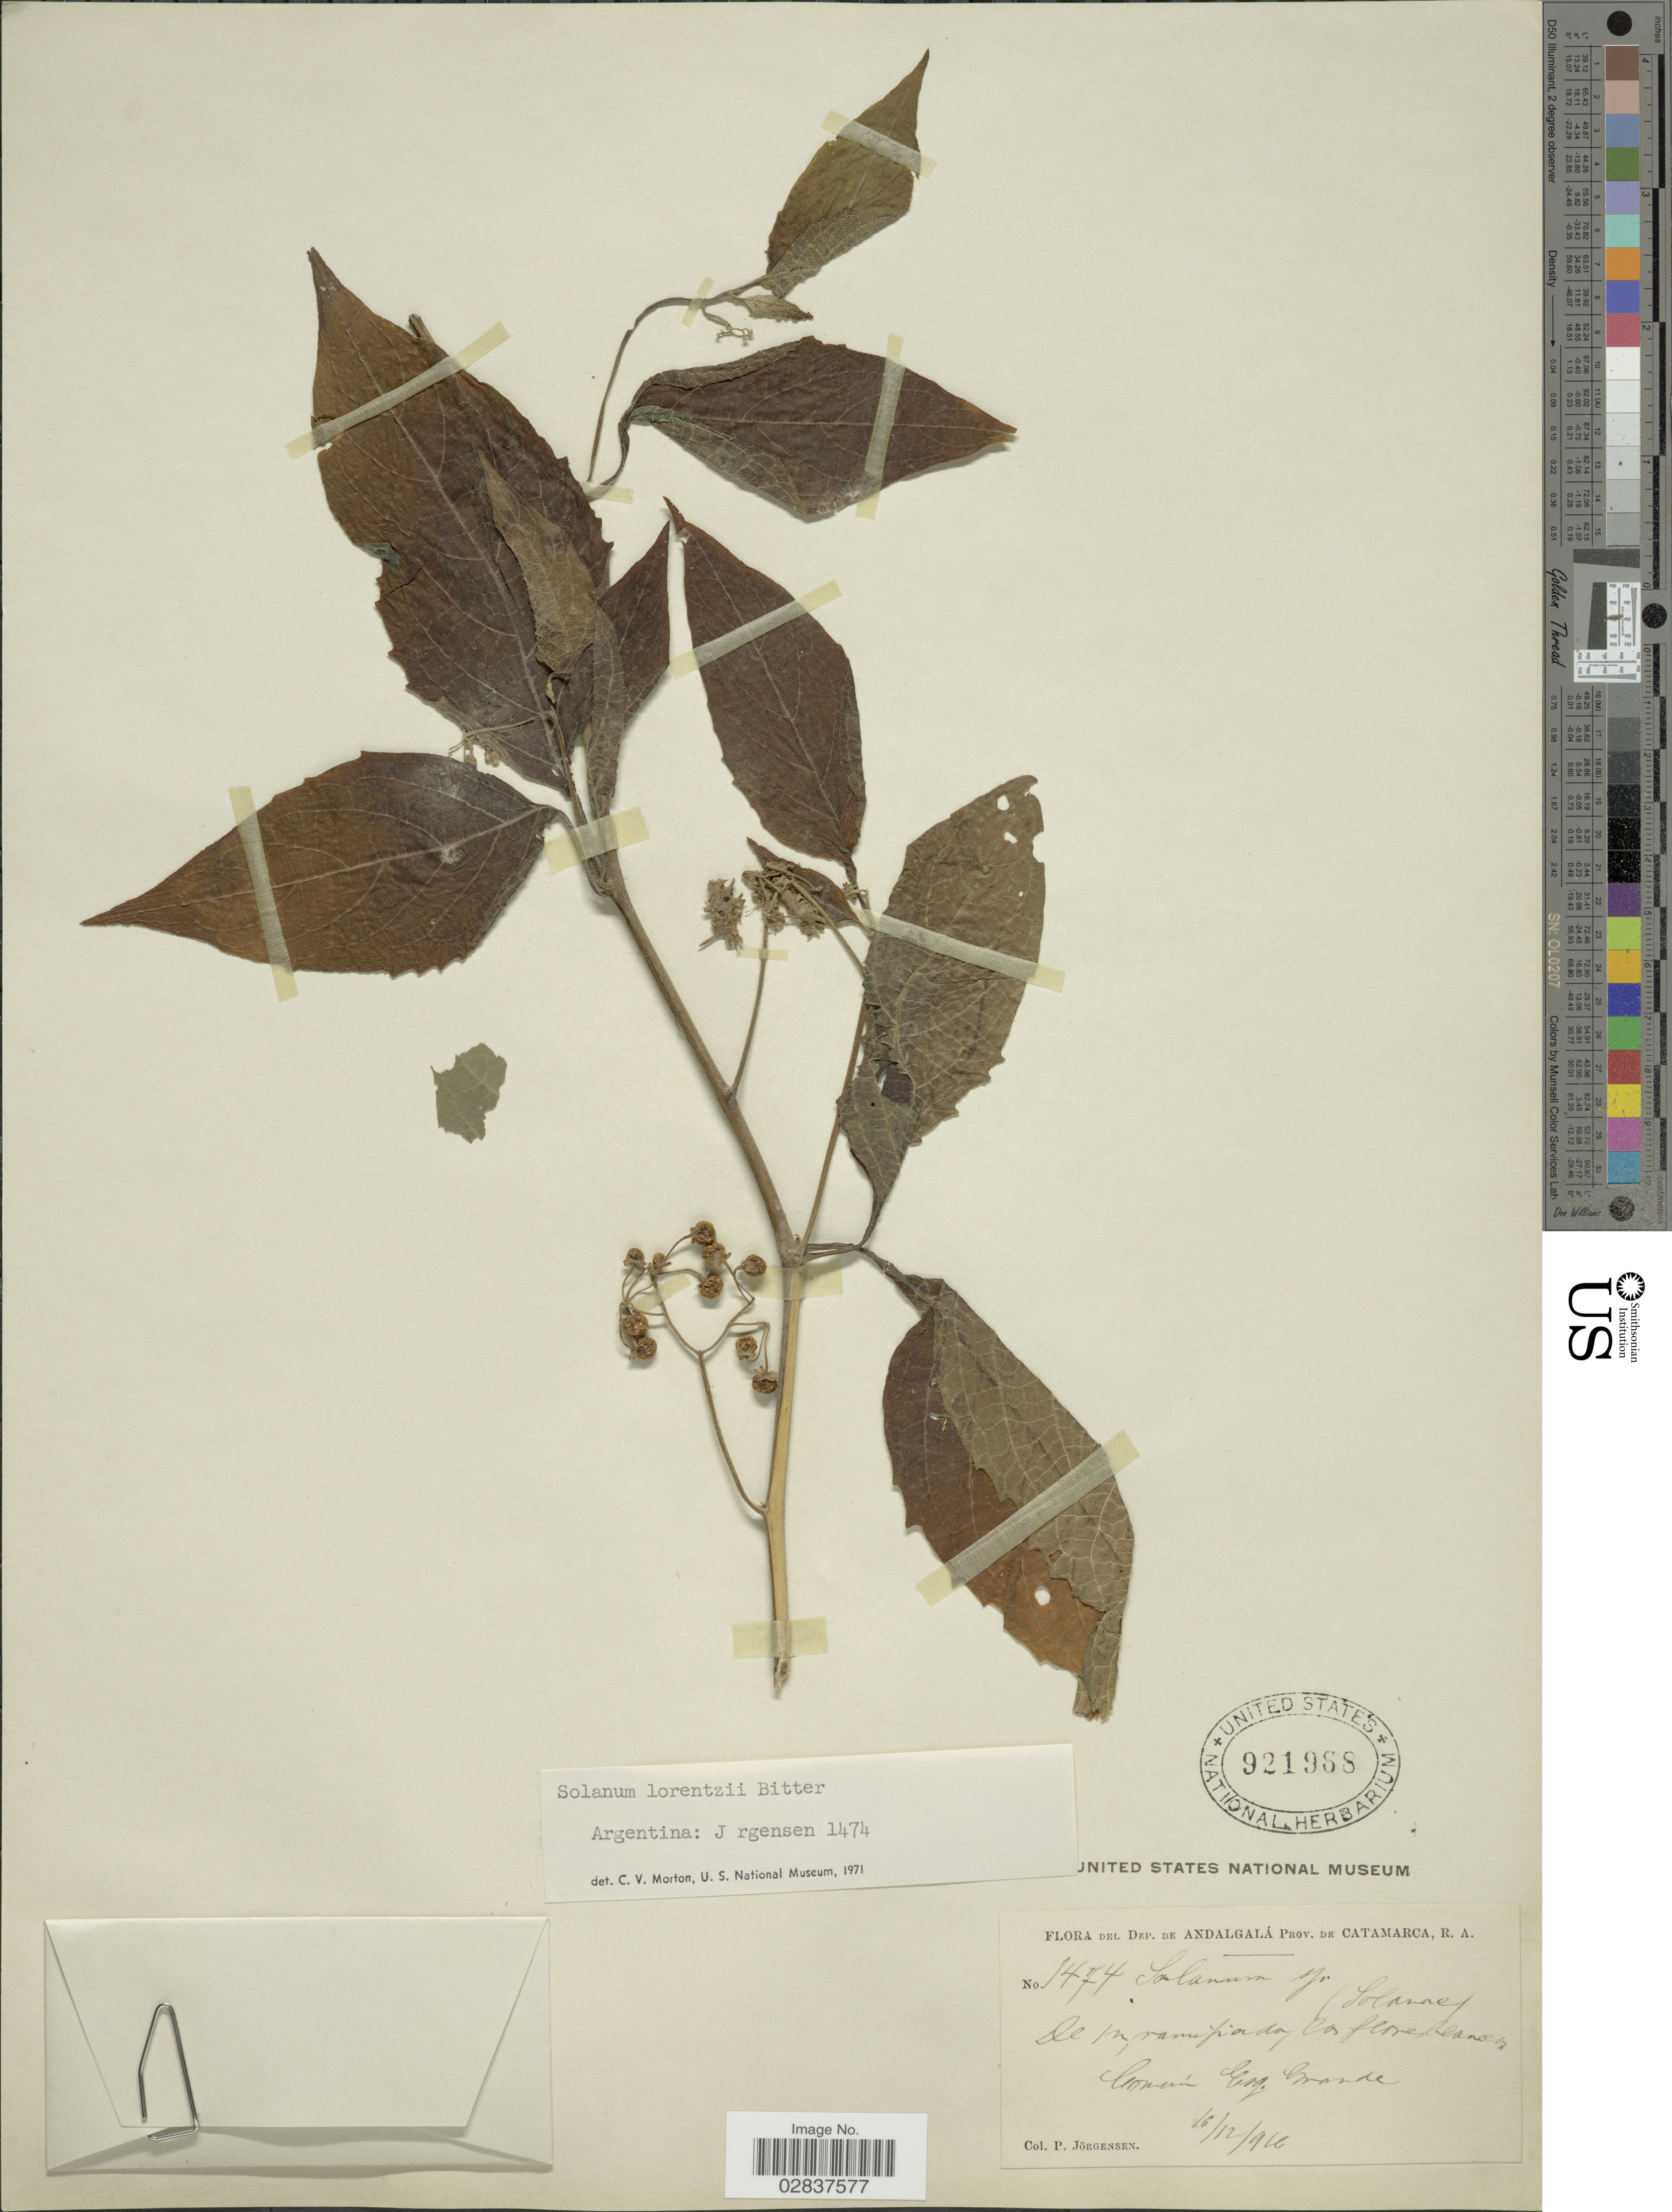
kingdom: Plantae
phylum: Tracheophyta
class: Magnoliopsida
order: Solanales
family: Solanaceae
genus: Solanum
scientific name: Solanum lorentzii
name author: Bitter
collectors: P. Jörgensen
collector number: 1474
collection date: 1916-12-16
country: Argentina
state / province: Catamarca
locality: Dep. de Andalgalá. R.A. Común Esq Grande.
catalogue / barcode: US 921988